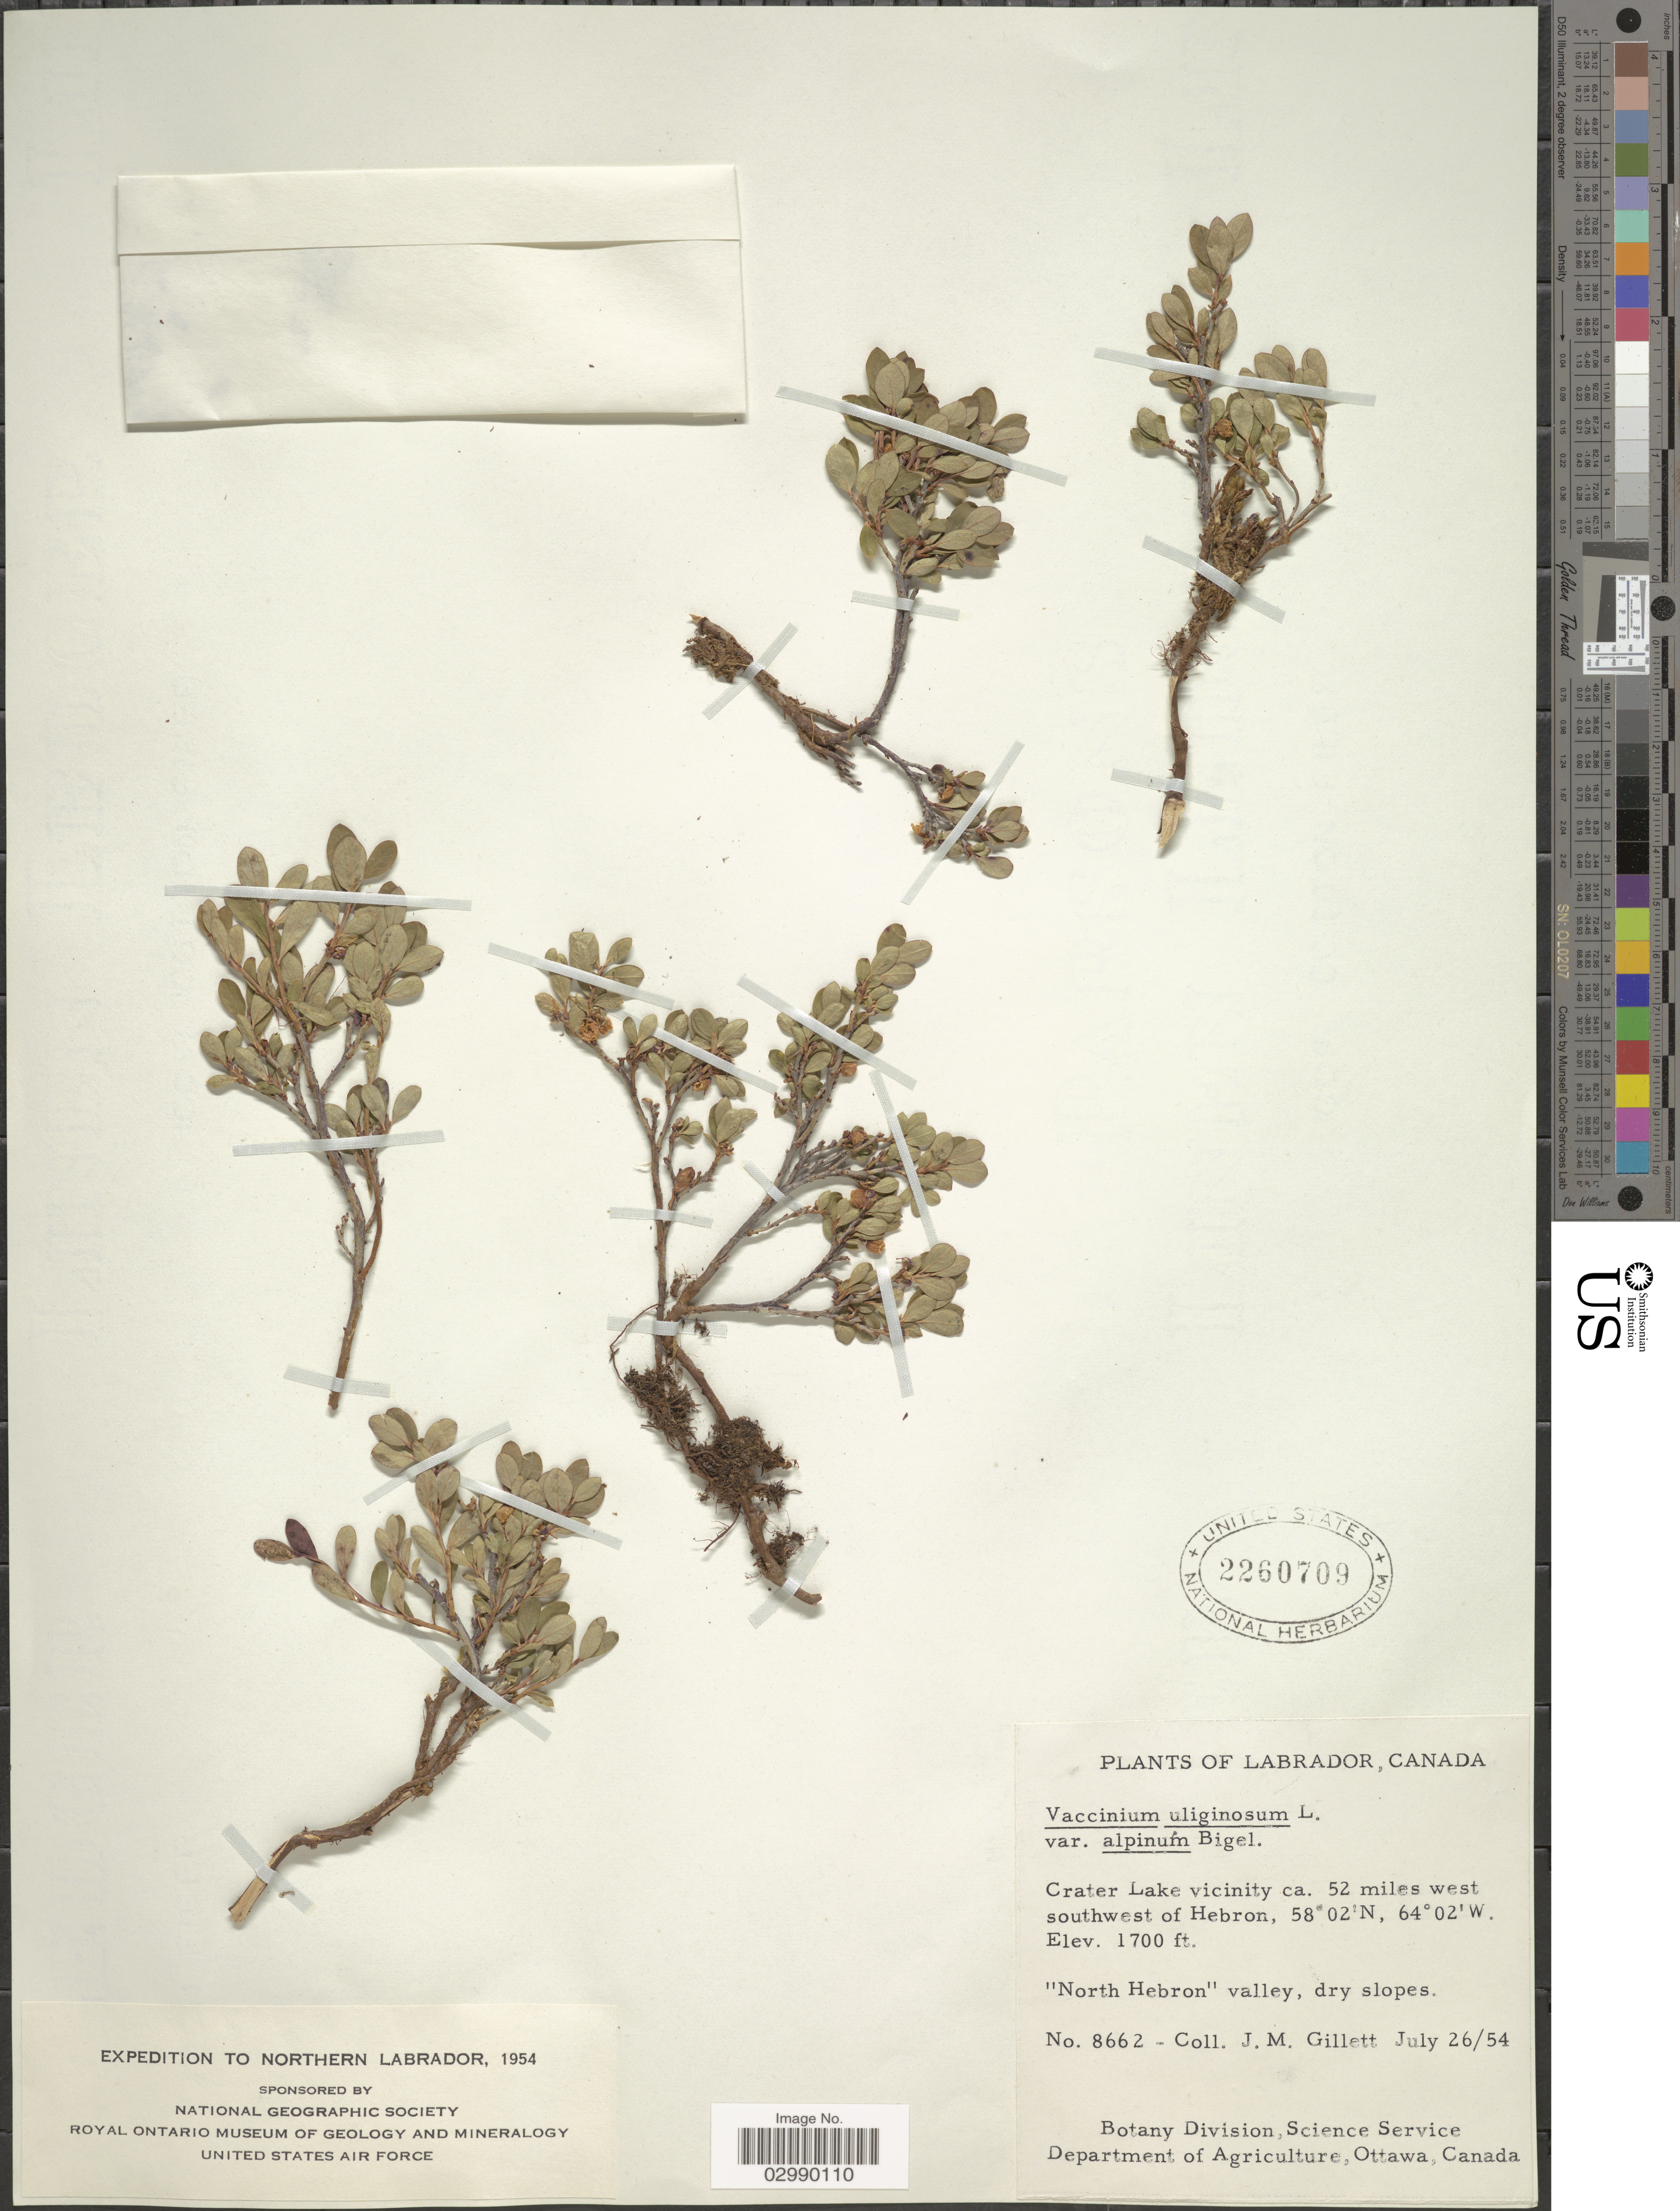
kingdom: Plantae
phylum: Tracheophyta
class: Magnoliopsida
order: Ericales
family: Ericaceae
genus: Vaccinium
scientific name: Vaccinium uliginosum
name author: L.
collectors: J. M. Gillett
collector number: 8662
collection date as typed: Transcribed d/m/y: 26/7/54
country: Canada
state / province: Newfoundland and Labrador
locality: Labrador, Crater Lake vicinity ca. 52 miles west southwest of Hebron, North Hebron valley.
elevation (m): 518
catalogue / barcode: US 2260709